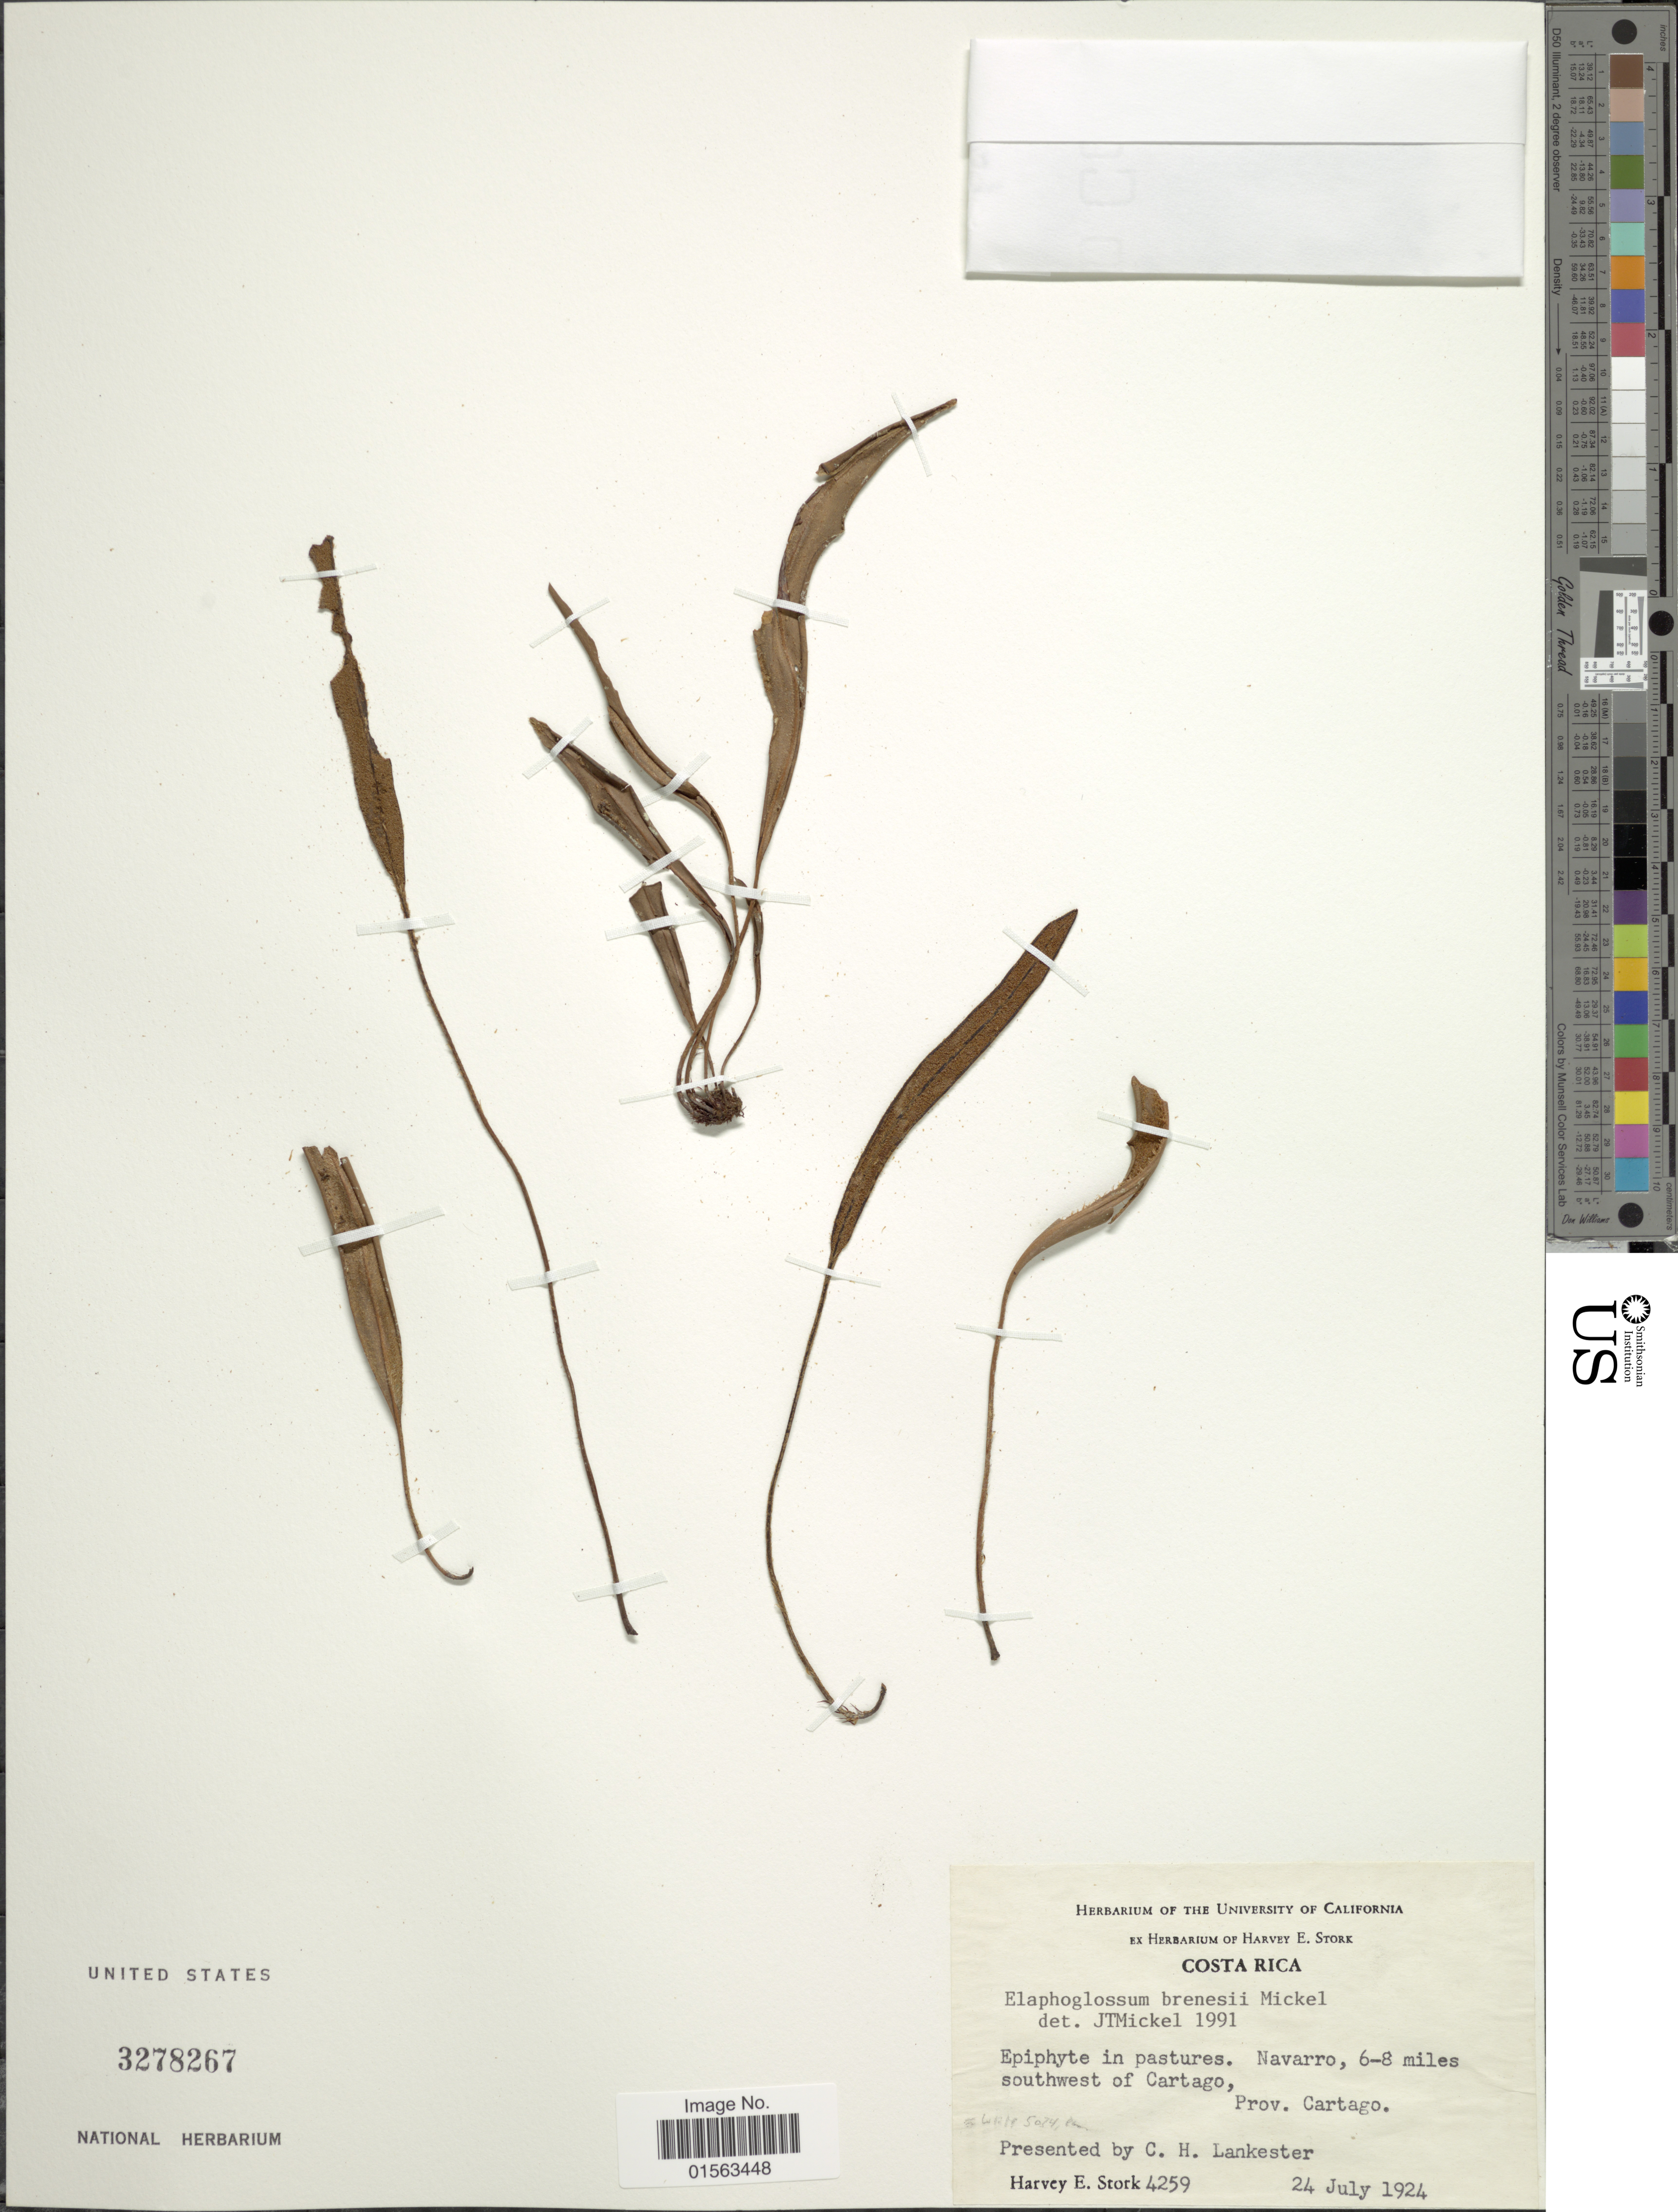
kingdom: Plantae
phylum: Tracheophyta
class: Polypodiopsida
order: Polypodiales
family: Dryopteridaceae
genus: Elaphoglossum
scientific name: Elaphoglossum brenesii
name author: Mickel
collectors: H. E. Stork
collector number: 4259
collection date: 1924-07-24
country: Costa Rica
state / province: Cartago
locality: Navarro, 6-8 miles southwest of Cartago, Prov. Cartago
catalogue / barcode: US 3278267